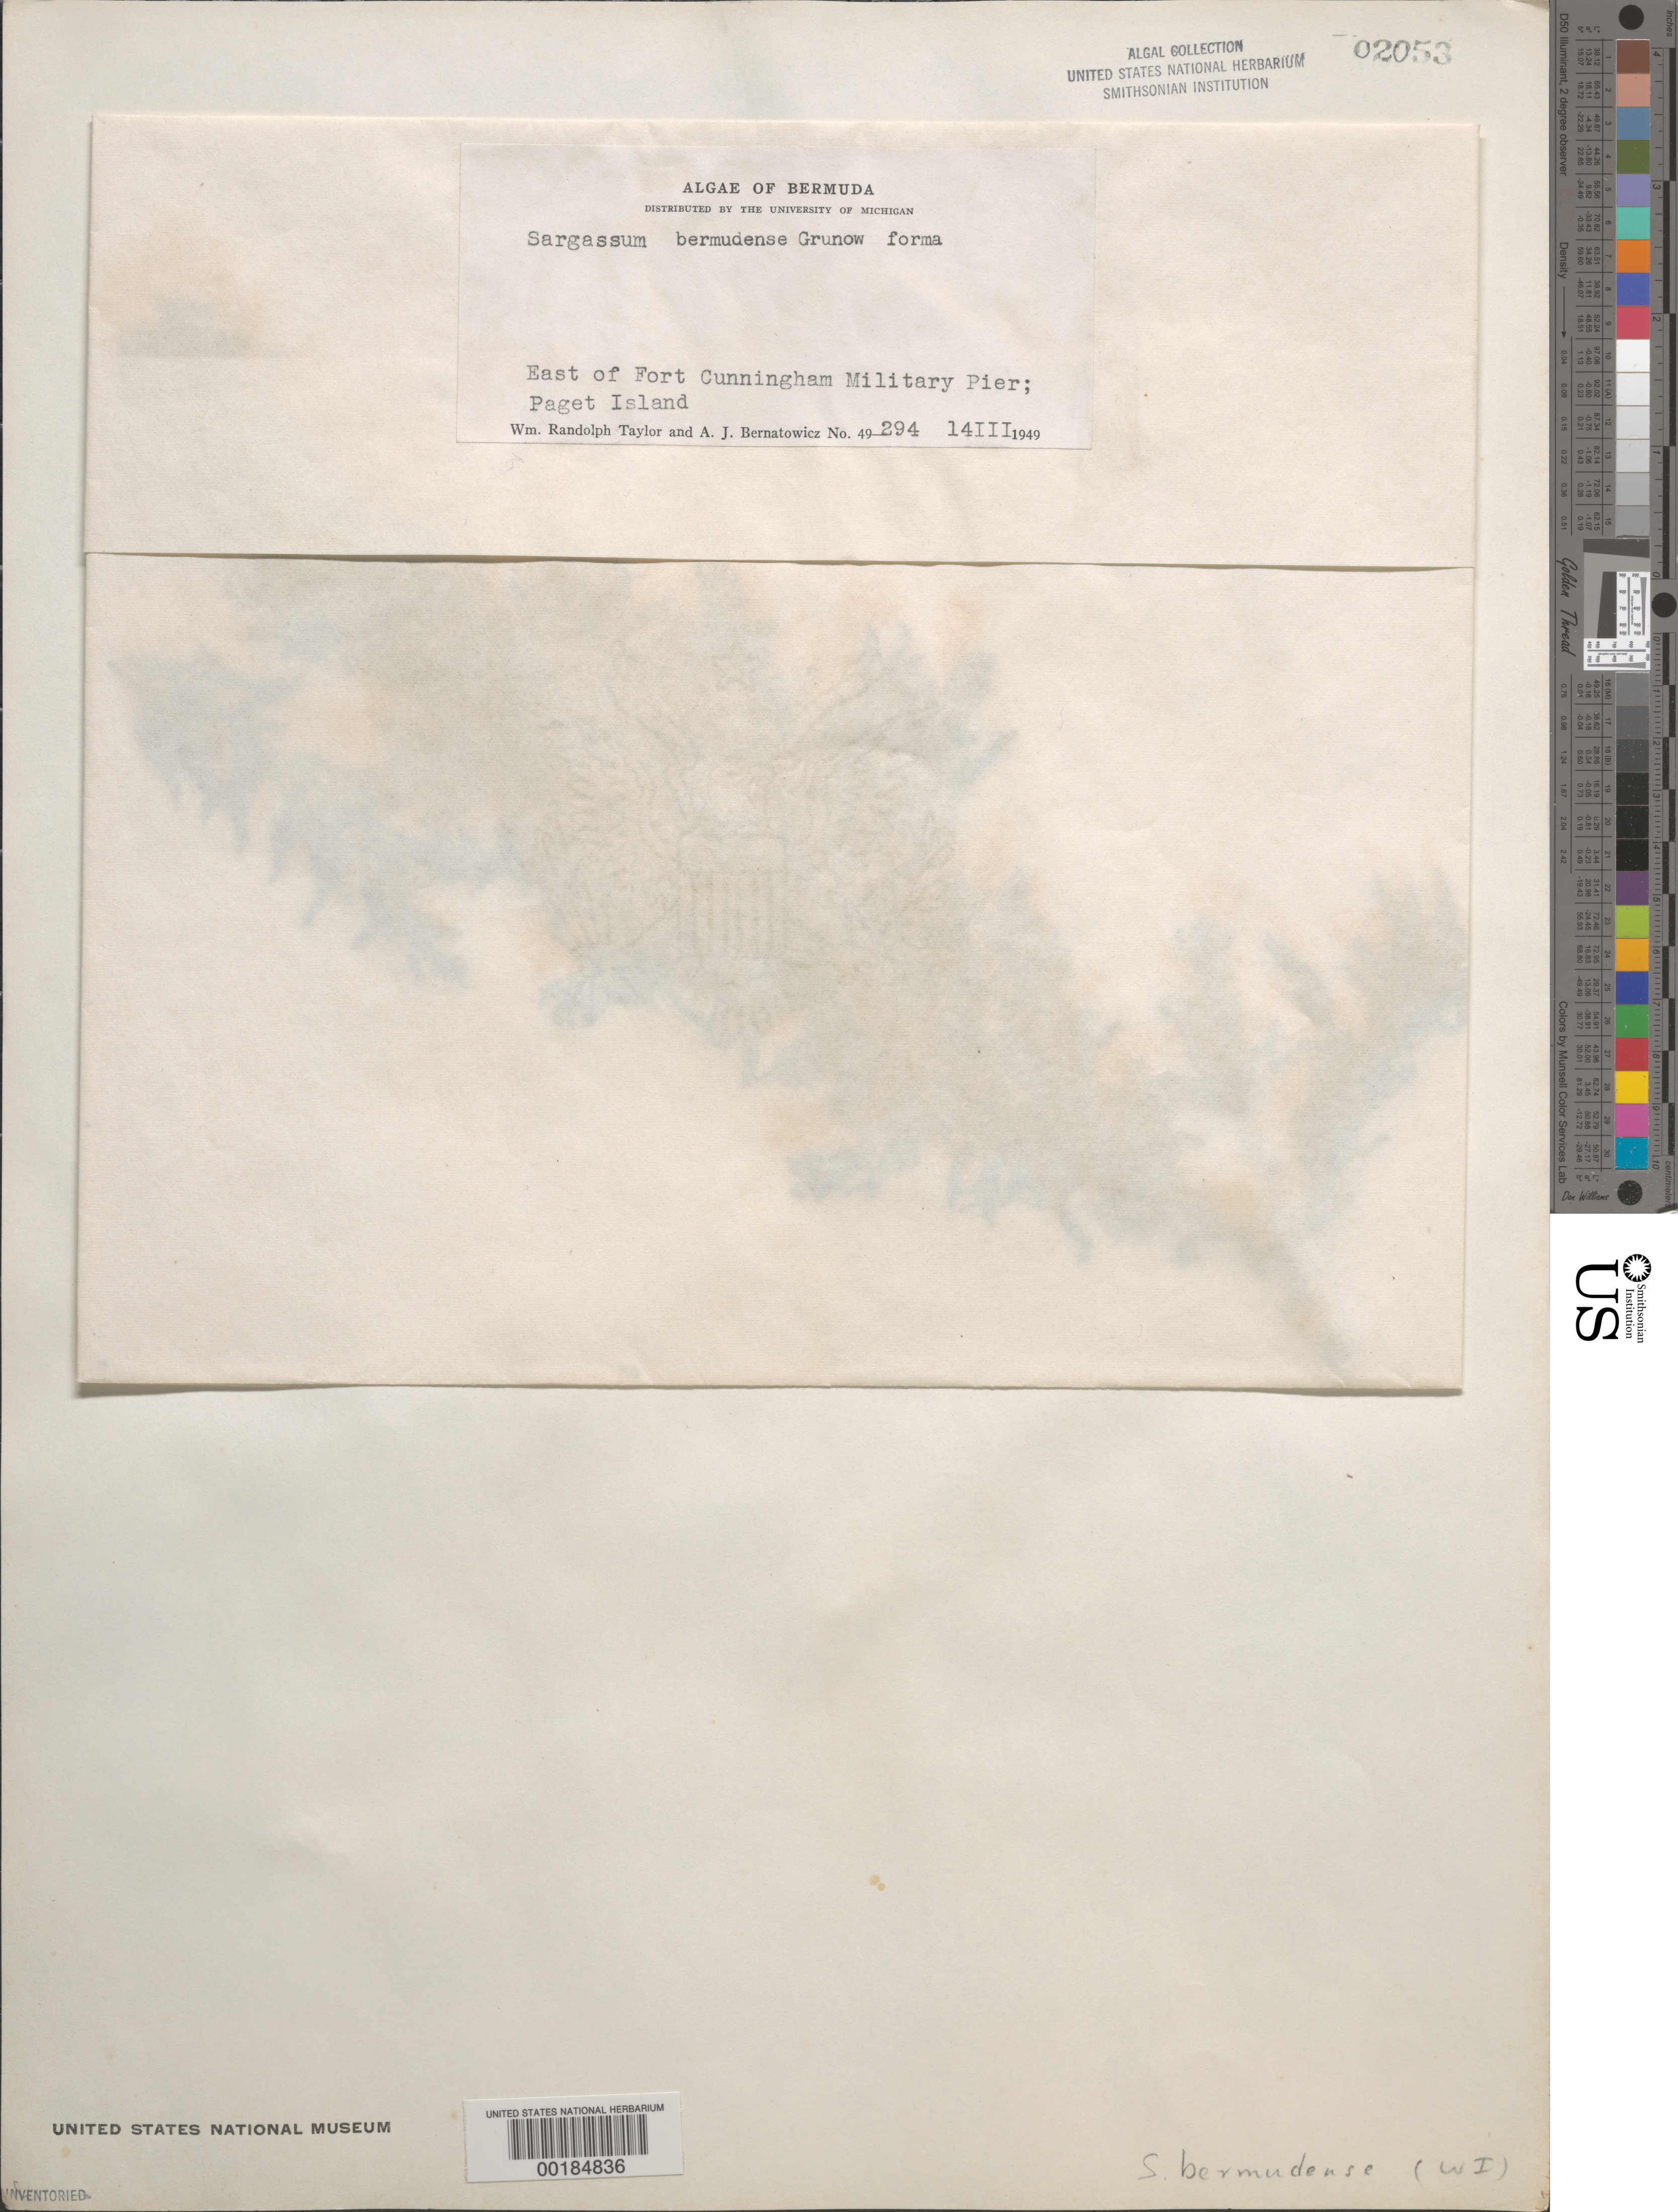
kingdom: Chromista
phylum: Ochrophyta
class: Phaeophyceae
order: Fucales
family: Sargassaceae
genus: Sargassum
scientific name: Sargassum bermudense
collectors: W. R. Taylor & A. Bernatowicz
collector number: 49-294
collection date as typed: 14 Mar 1949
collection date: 1949-03-14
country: Bermuda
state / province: Saint George's (parish)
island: Paget Island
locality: East of Fort Cunningham Miilitary Pier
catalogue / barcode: US 2053